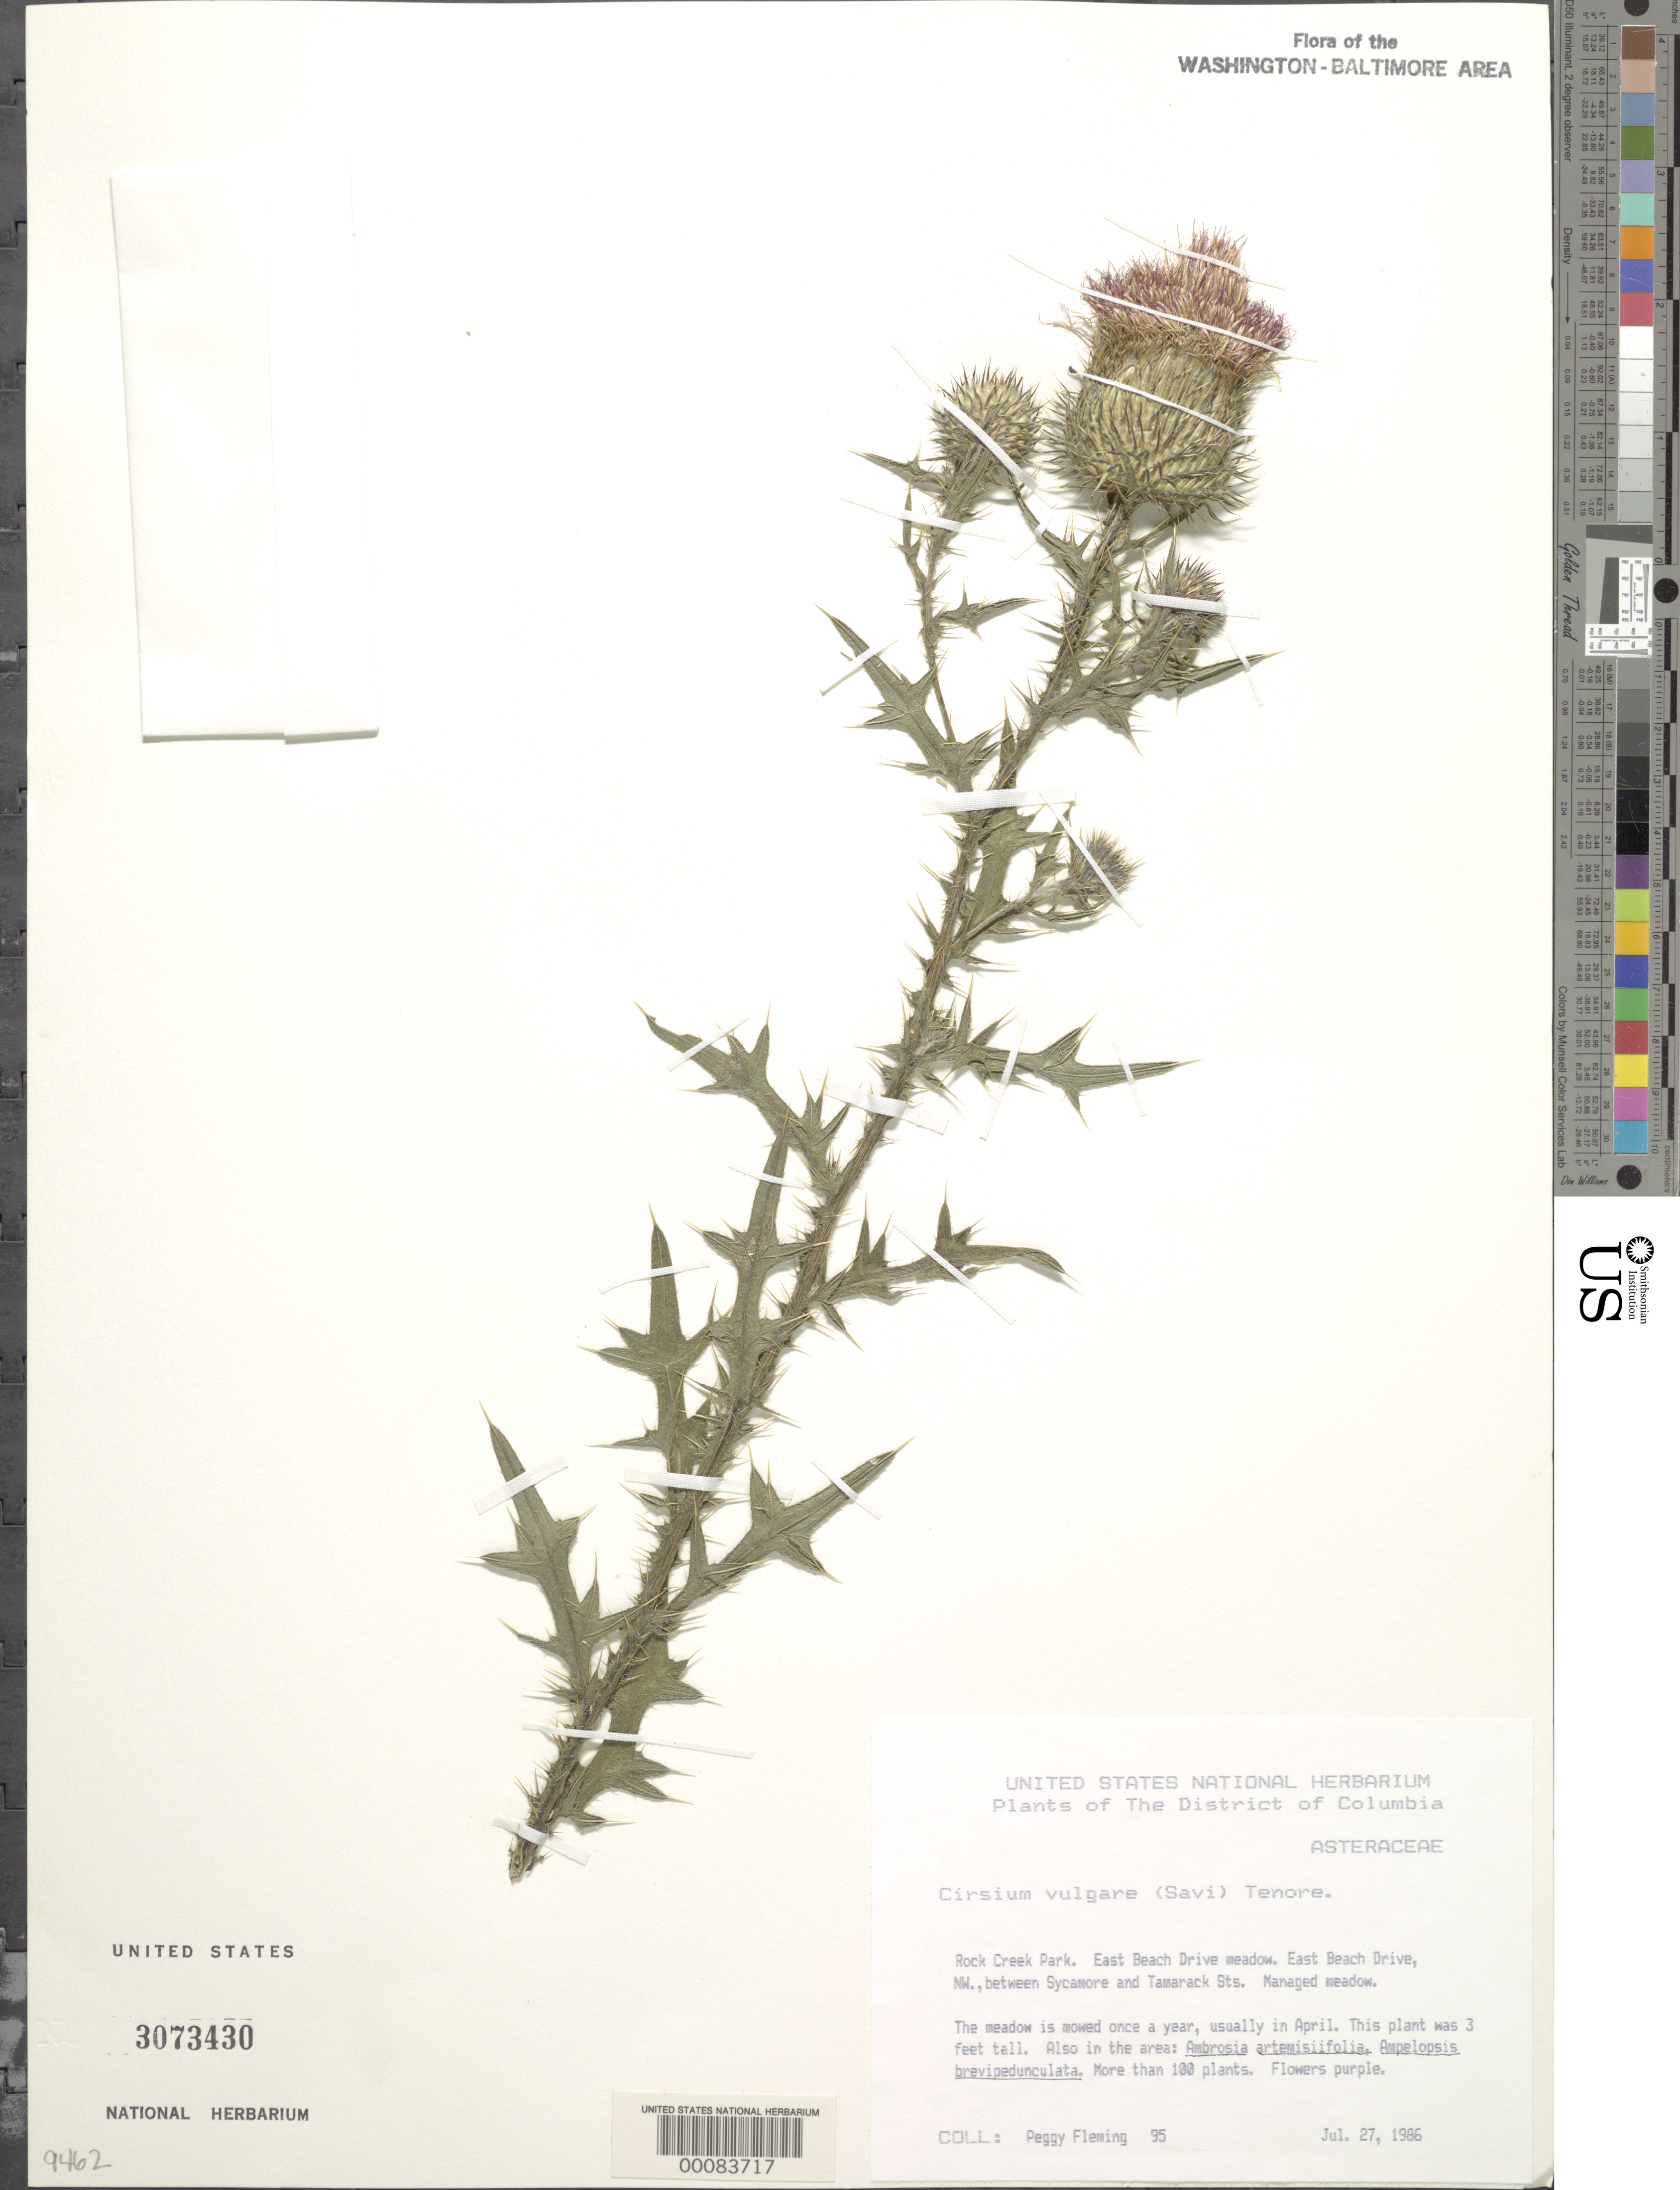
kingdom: Plantae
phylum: Tracheophyta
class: Magnoliopsida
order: Asterales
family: Asteraceae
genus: Cirsium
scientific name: Cirsium vulgare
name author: (Savi) Ten.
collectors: P. Fleming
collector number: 95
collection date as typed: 27 Jul 1986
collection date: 1986-07-27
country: United States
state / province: District of Columbia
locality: between Sycamore and Tamarack Sts.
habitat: Managed meadow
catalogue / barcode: US 3073430